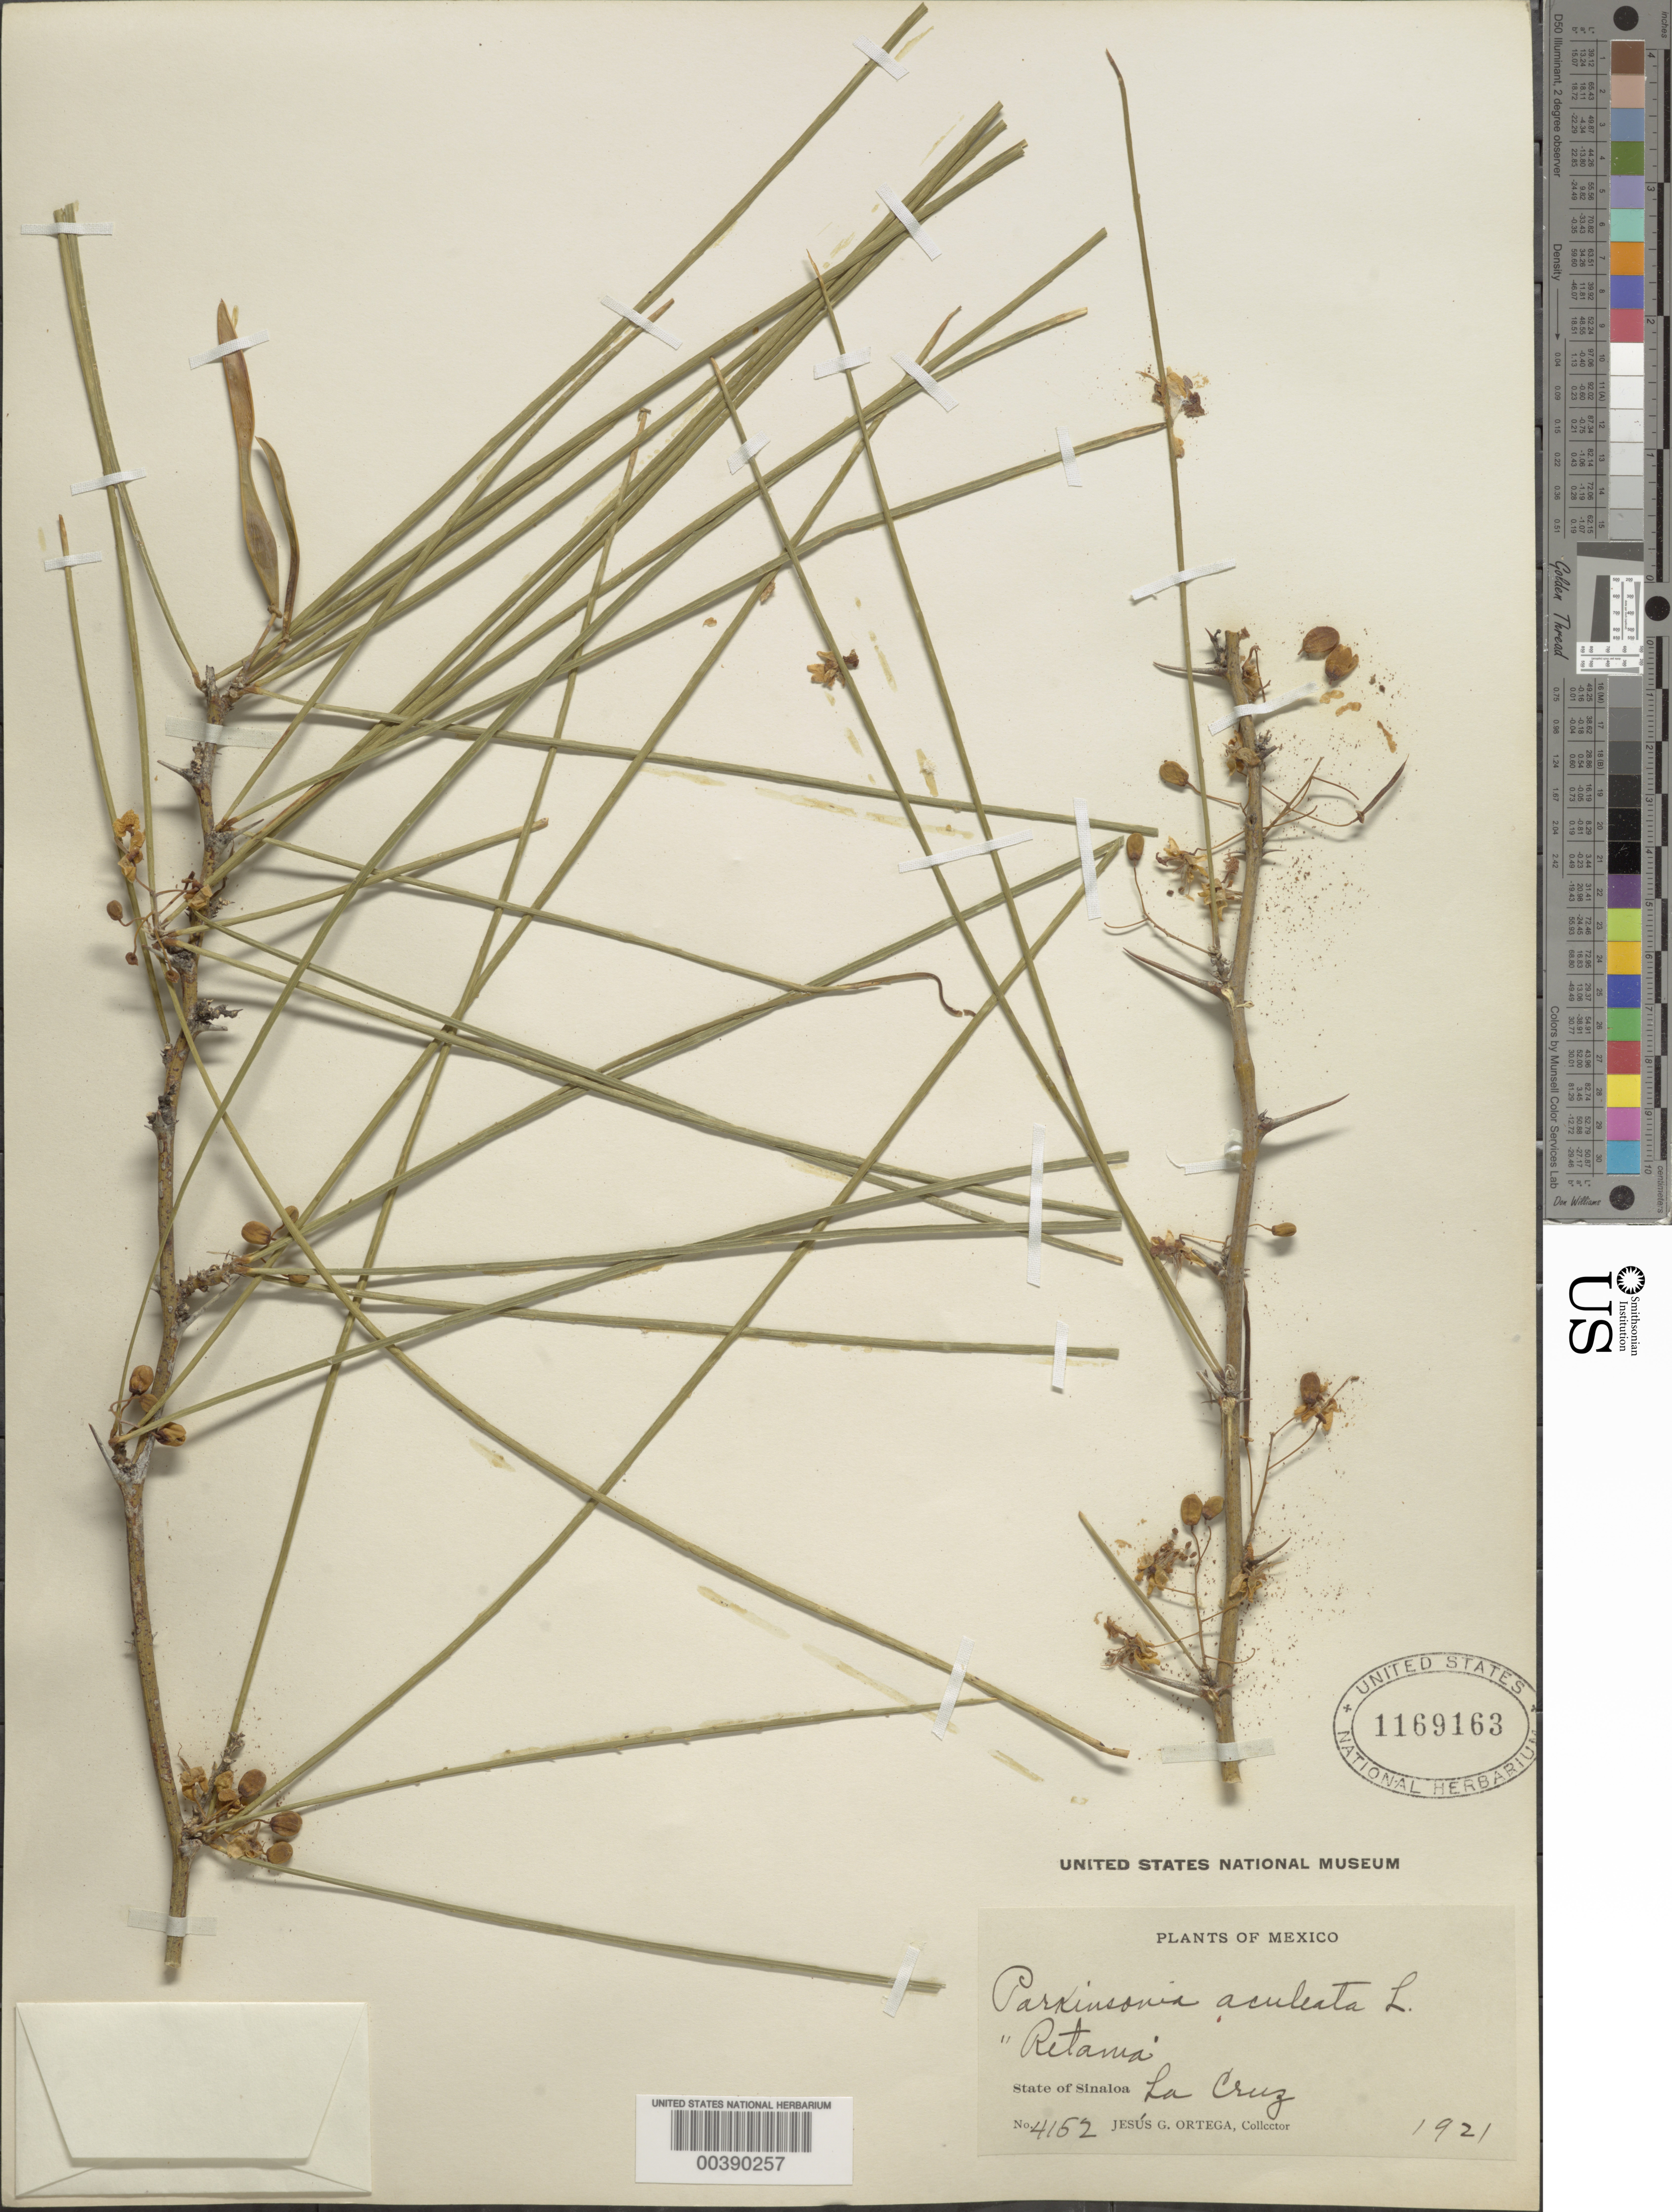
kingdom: Plantae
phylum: Tracheophyta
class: Magnoliopsida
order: Fabales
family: Fabaceae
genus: Parkinsonia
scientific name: Parkinsonia aculeata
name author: L.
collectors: J. Ortega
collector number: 4152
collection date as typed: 1921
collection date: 1921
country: Mexico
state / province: Sinaloa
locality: La cruz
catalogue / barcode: US 1169163